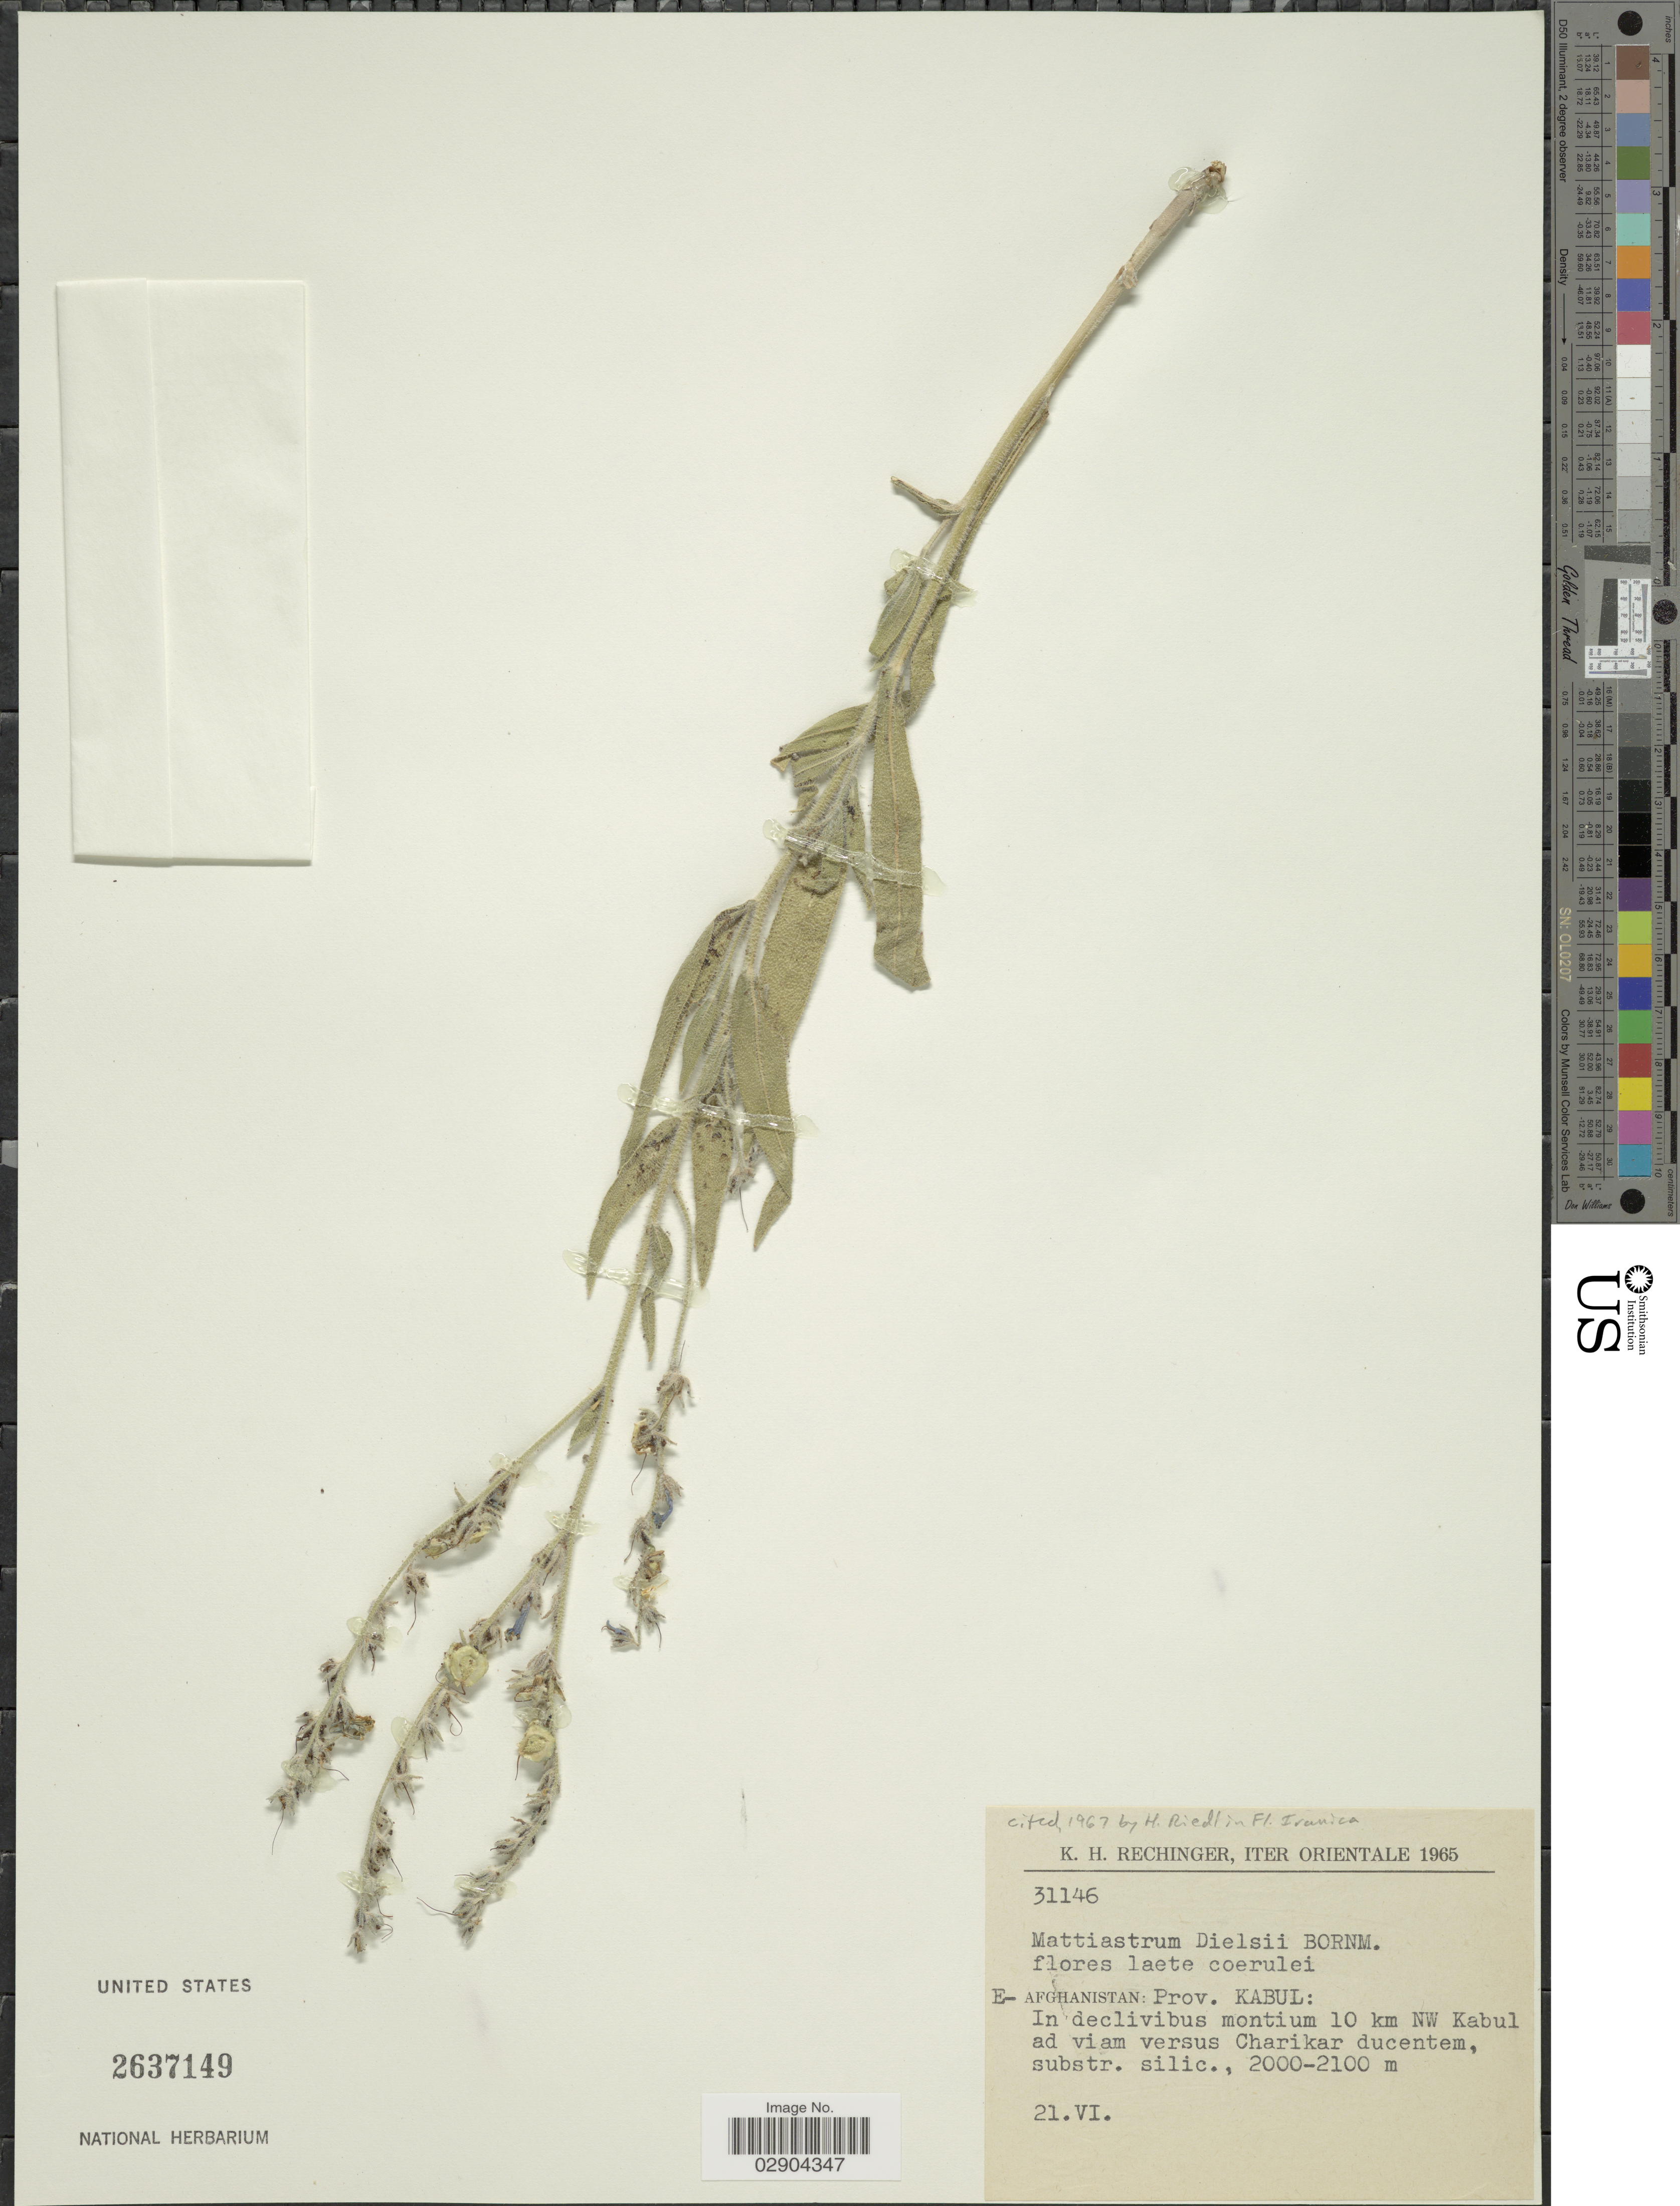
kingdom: Plantae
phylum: Tracheophyta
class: Magnoliopsida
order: Boraginales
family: Boraginaceae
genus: Mattiastrum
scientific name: Mattiastrum dielsii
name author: Bornm.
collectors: K. H. Rechinger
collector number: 31146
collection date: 1965-06-21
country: Afghanistan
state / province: Kabul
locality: E-Afghanistan, Prov. Kabul: In declivibus montium 10 km NW Kabul ad viam versus Charikar ducentem.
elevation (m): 2000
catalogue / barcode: US 2637149